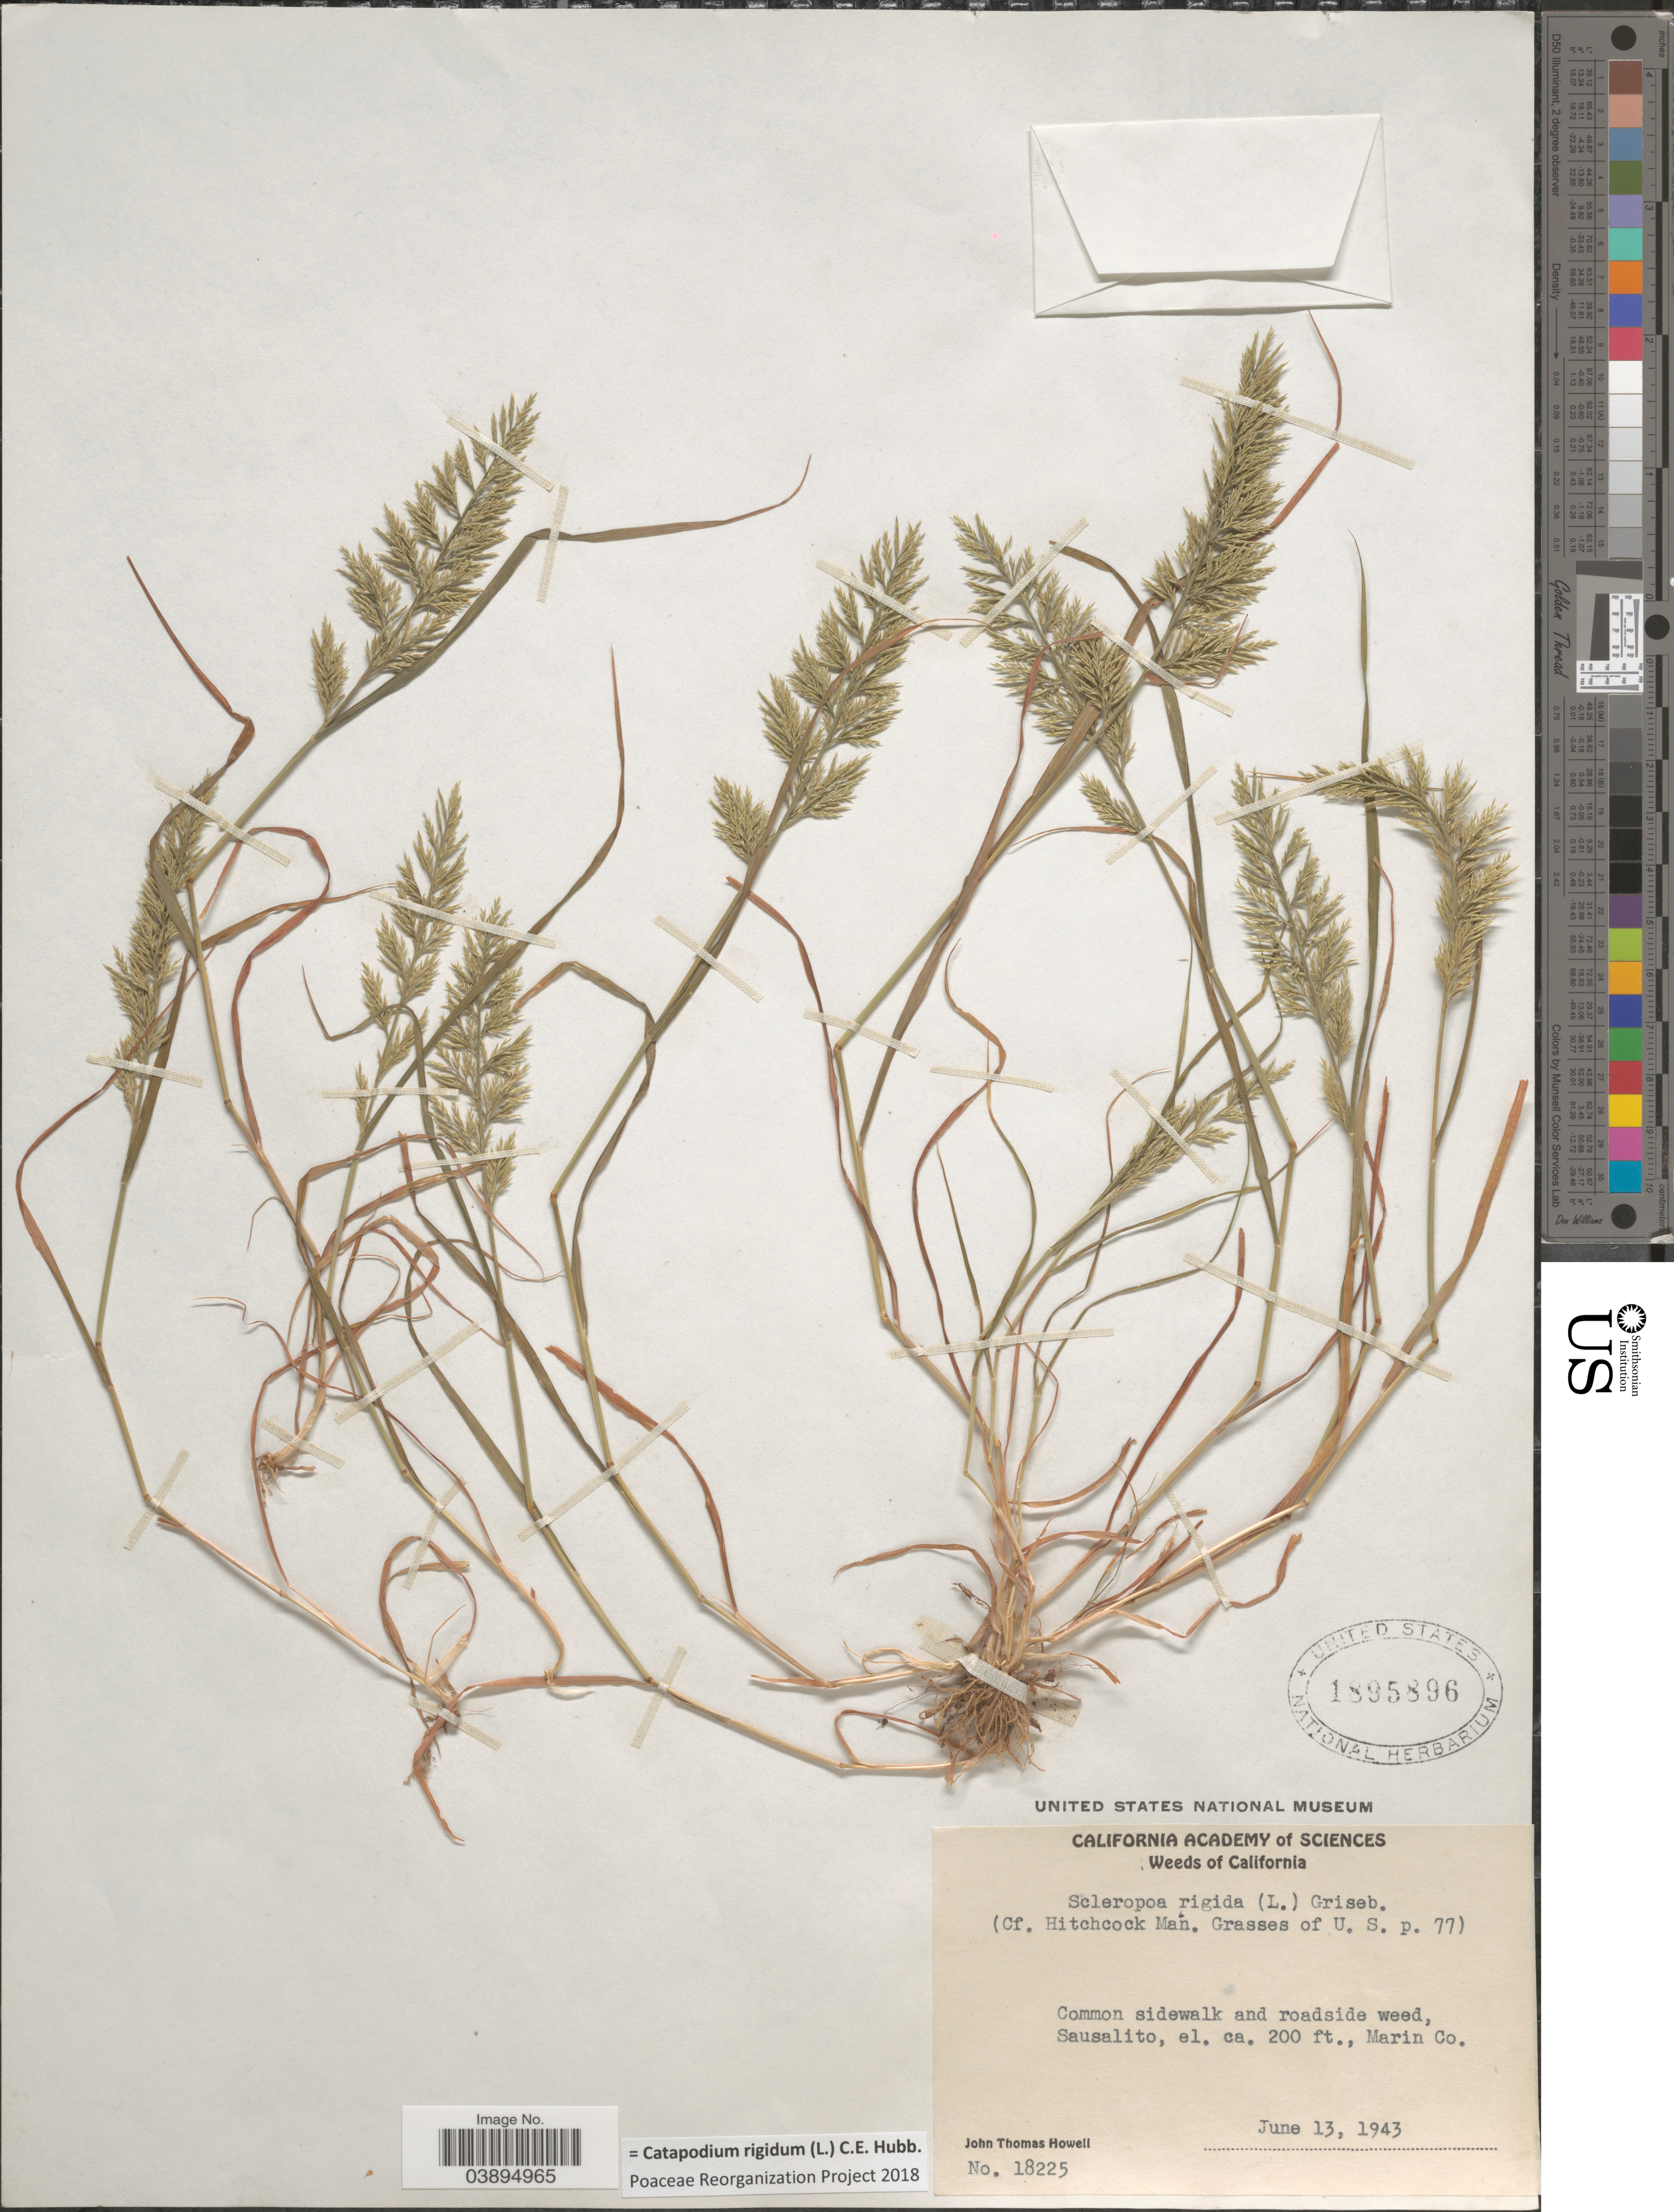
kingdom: Plantae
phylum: Tracheophyta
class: Liliopsida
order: Poales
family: Poaceae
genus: Catapodium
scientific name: Catapodium rigidum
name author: (L.) C.E. Hubb.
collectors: J. T. Howell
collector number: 18225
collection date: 1943-06-13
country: United States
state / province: California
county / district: Marin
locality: Sidewalk and roadside weed, Sausalito, Marin Co.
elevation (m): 61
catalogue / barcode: US 1895896